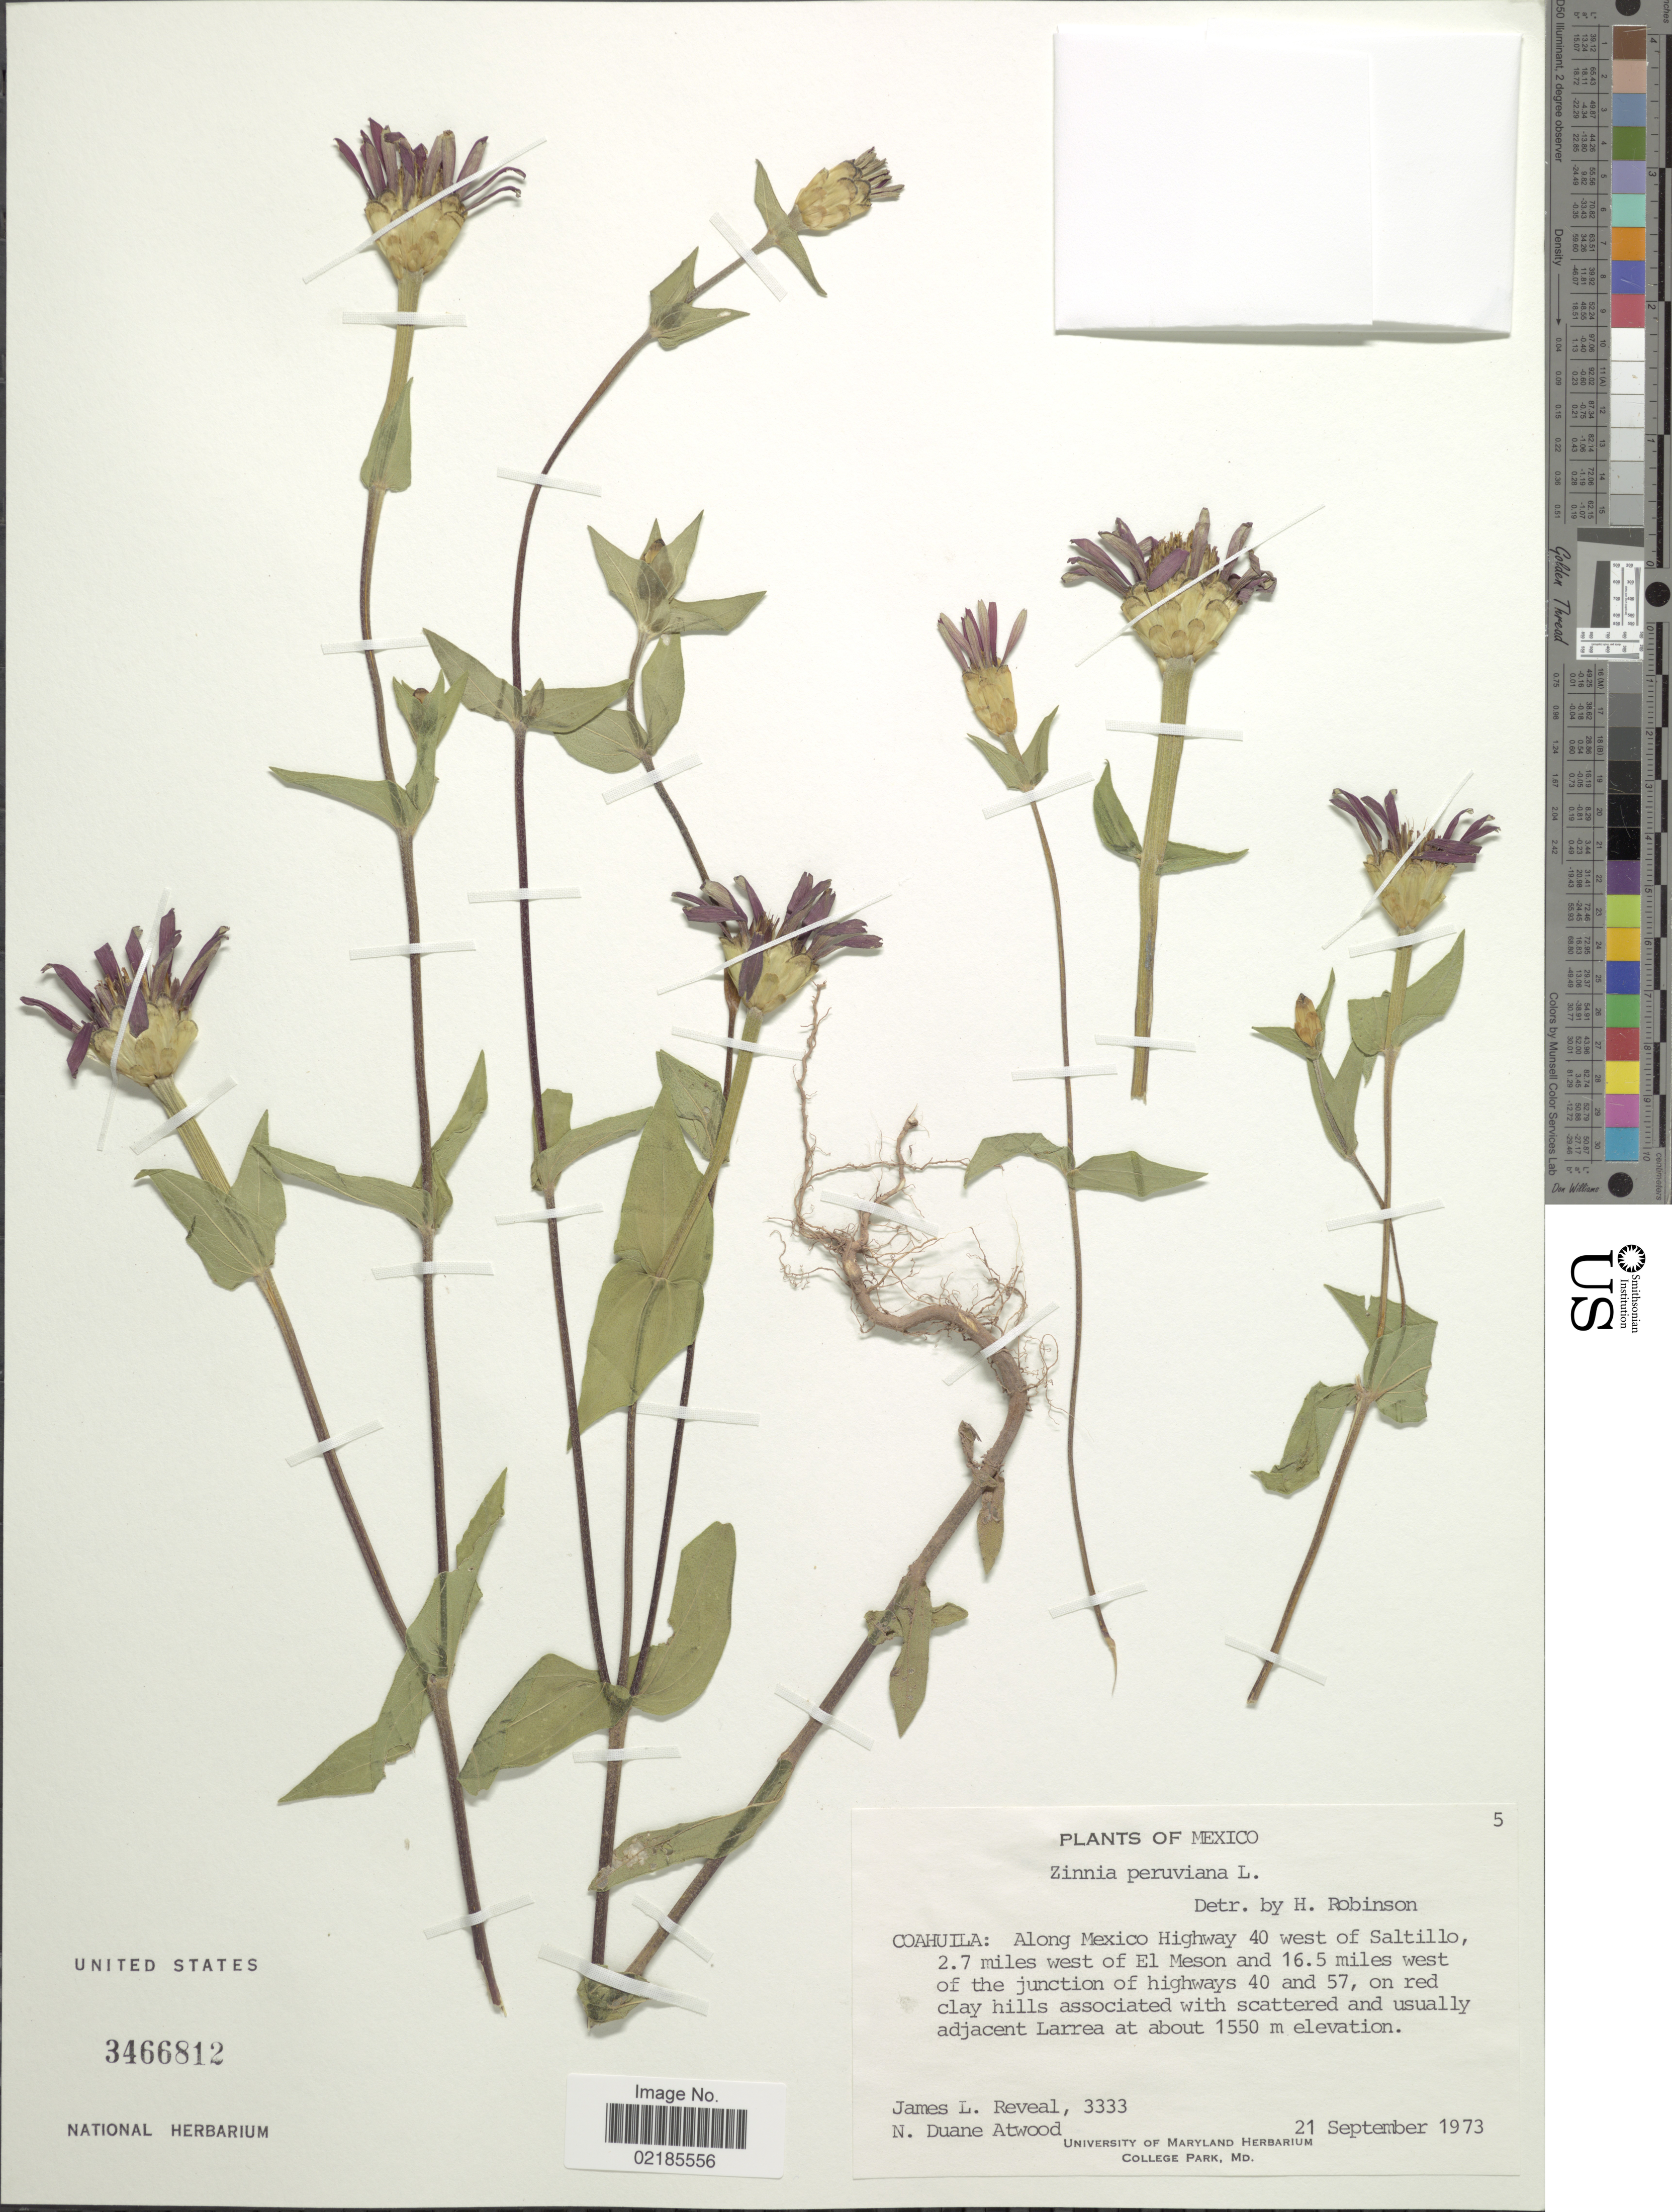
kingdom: Plantae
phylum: Tracheophyta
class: Magnoliopsida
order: Asterales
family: Asteraceae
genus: Zinnia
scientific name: Zinnia peruviana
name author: (L.) L.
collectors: J. L. Reveal & N. Atwood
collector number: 3333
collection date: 1973-09-21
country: Mexico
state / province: Coahuila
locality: Along Mexico Highway 40 west of Saltillo, 2.7 miles west of El Meson and 16.5 miles west of the junction of highways 40 and 57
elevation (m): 1550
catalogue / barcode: US 3466812